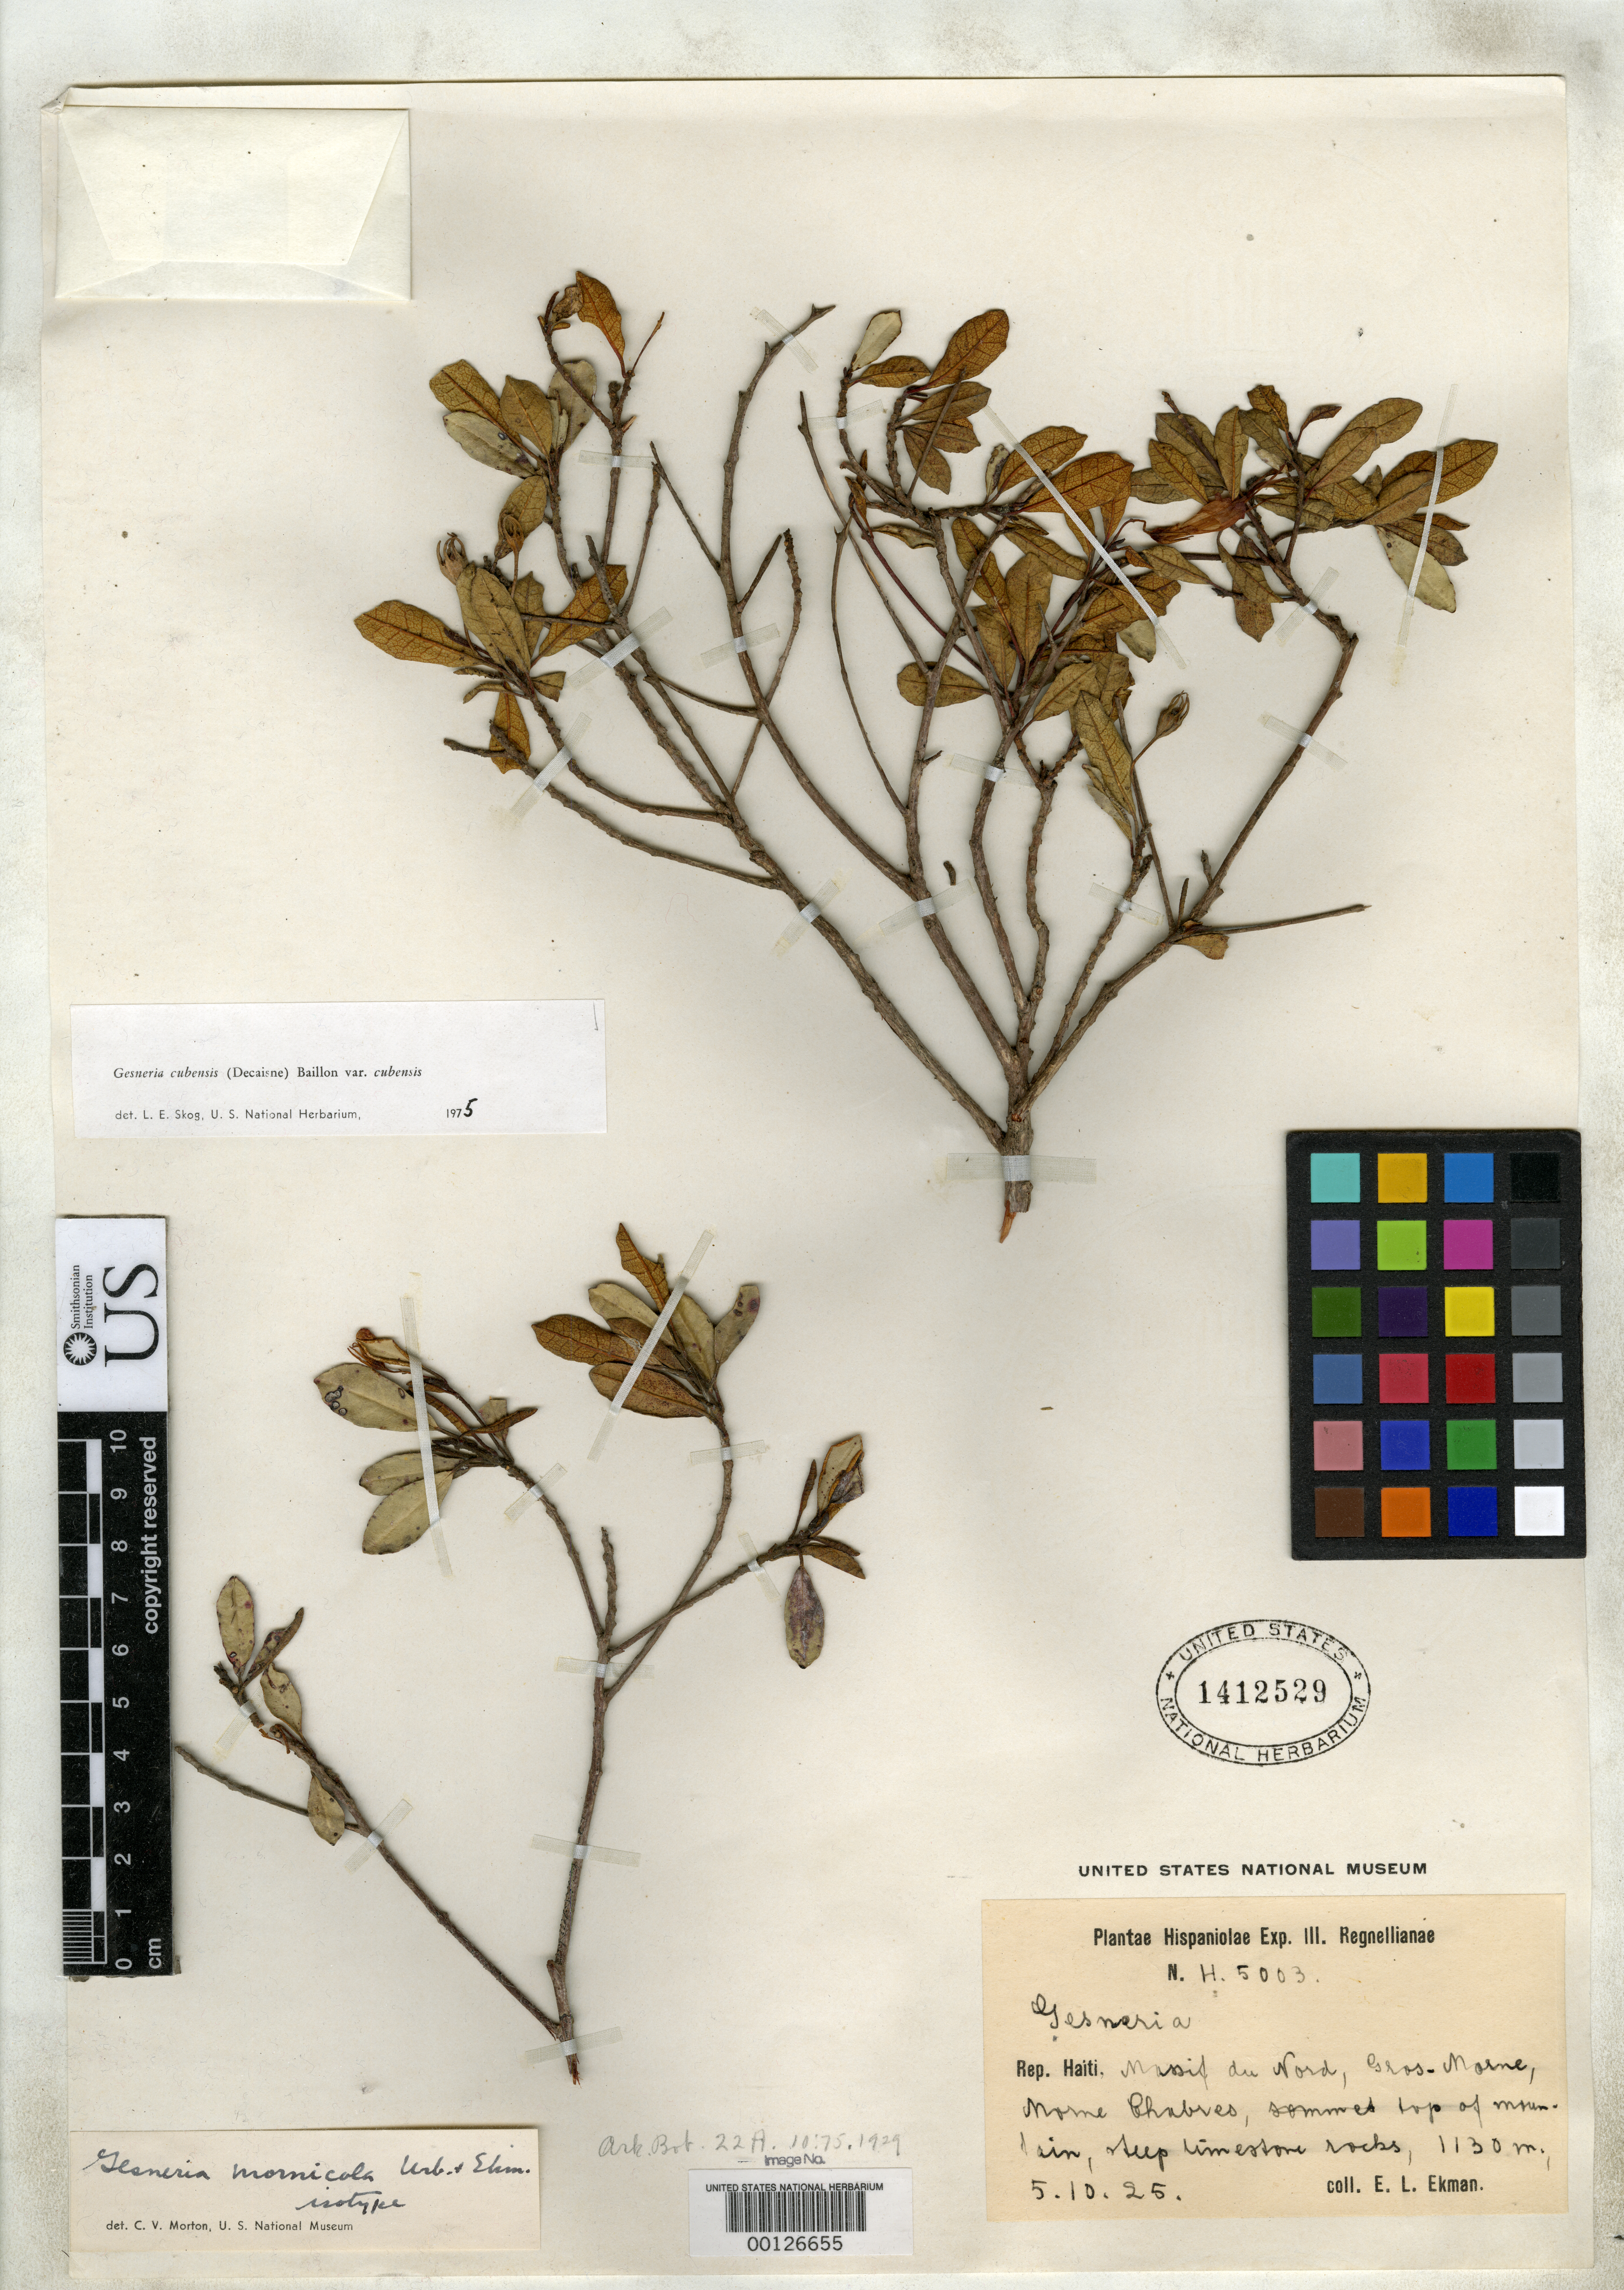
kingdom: Plantae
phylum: Tracheophyta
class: Magnoliopsida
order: Lamiales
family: Gesneriaceae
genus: Gesneria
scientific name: Gesneria mornincola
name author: Urb. & Ekman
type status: Isotype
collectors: E. L. Ekman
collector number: H 5003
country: Haiti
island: Hispaniola Island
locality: Massif du Nord, Gros Morne Inmorne Chabre.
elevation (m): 1125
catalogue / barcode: US 1412529